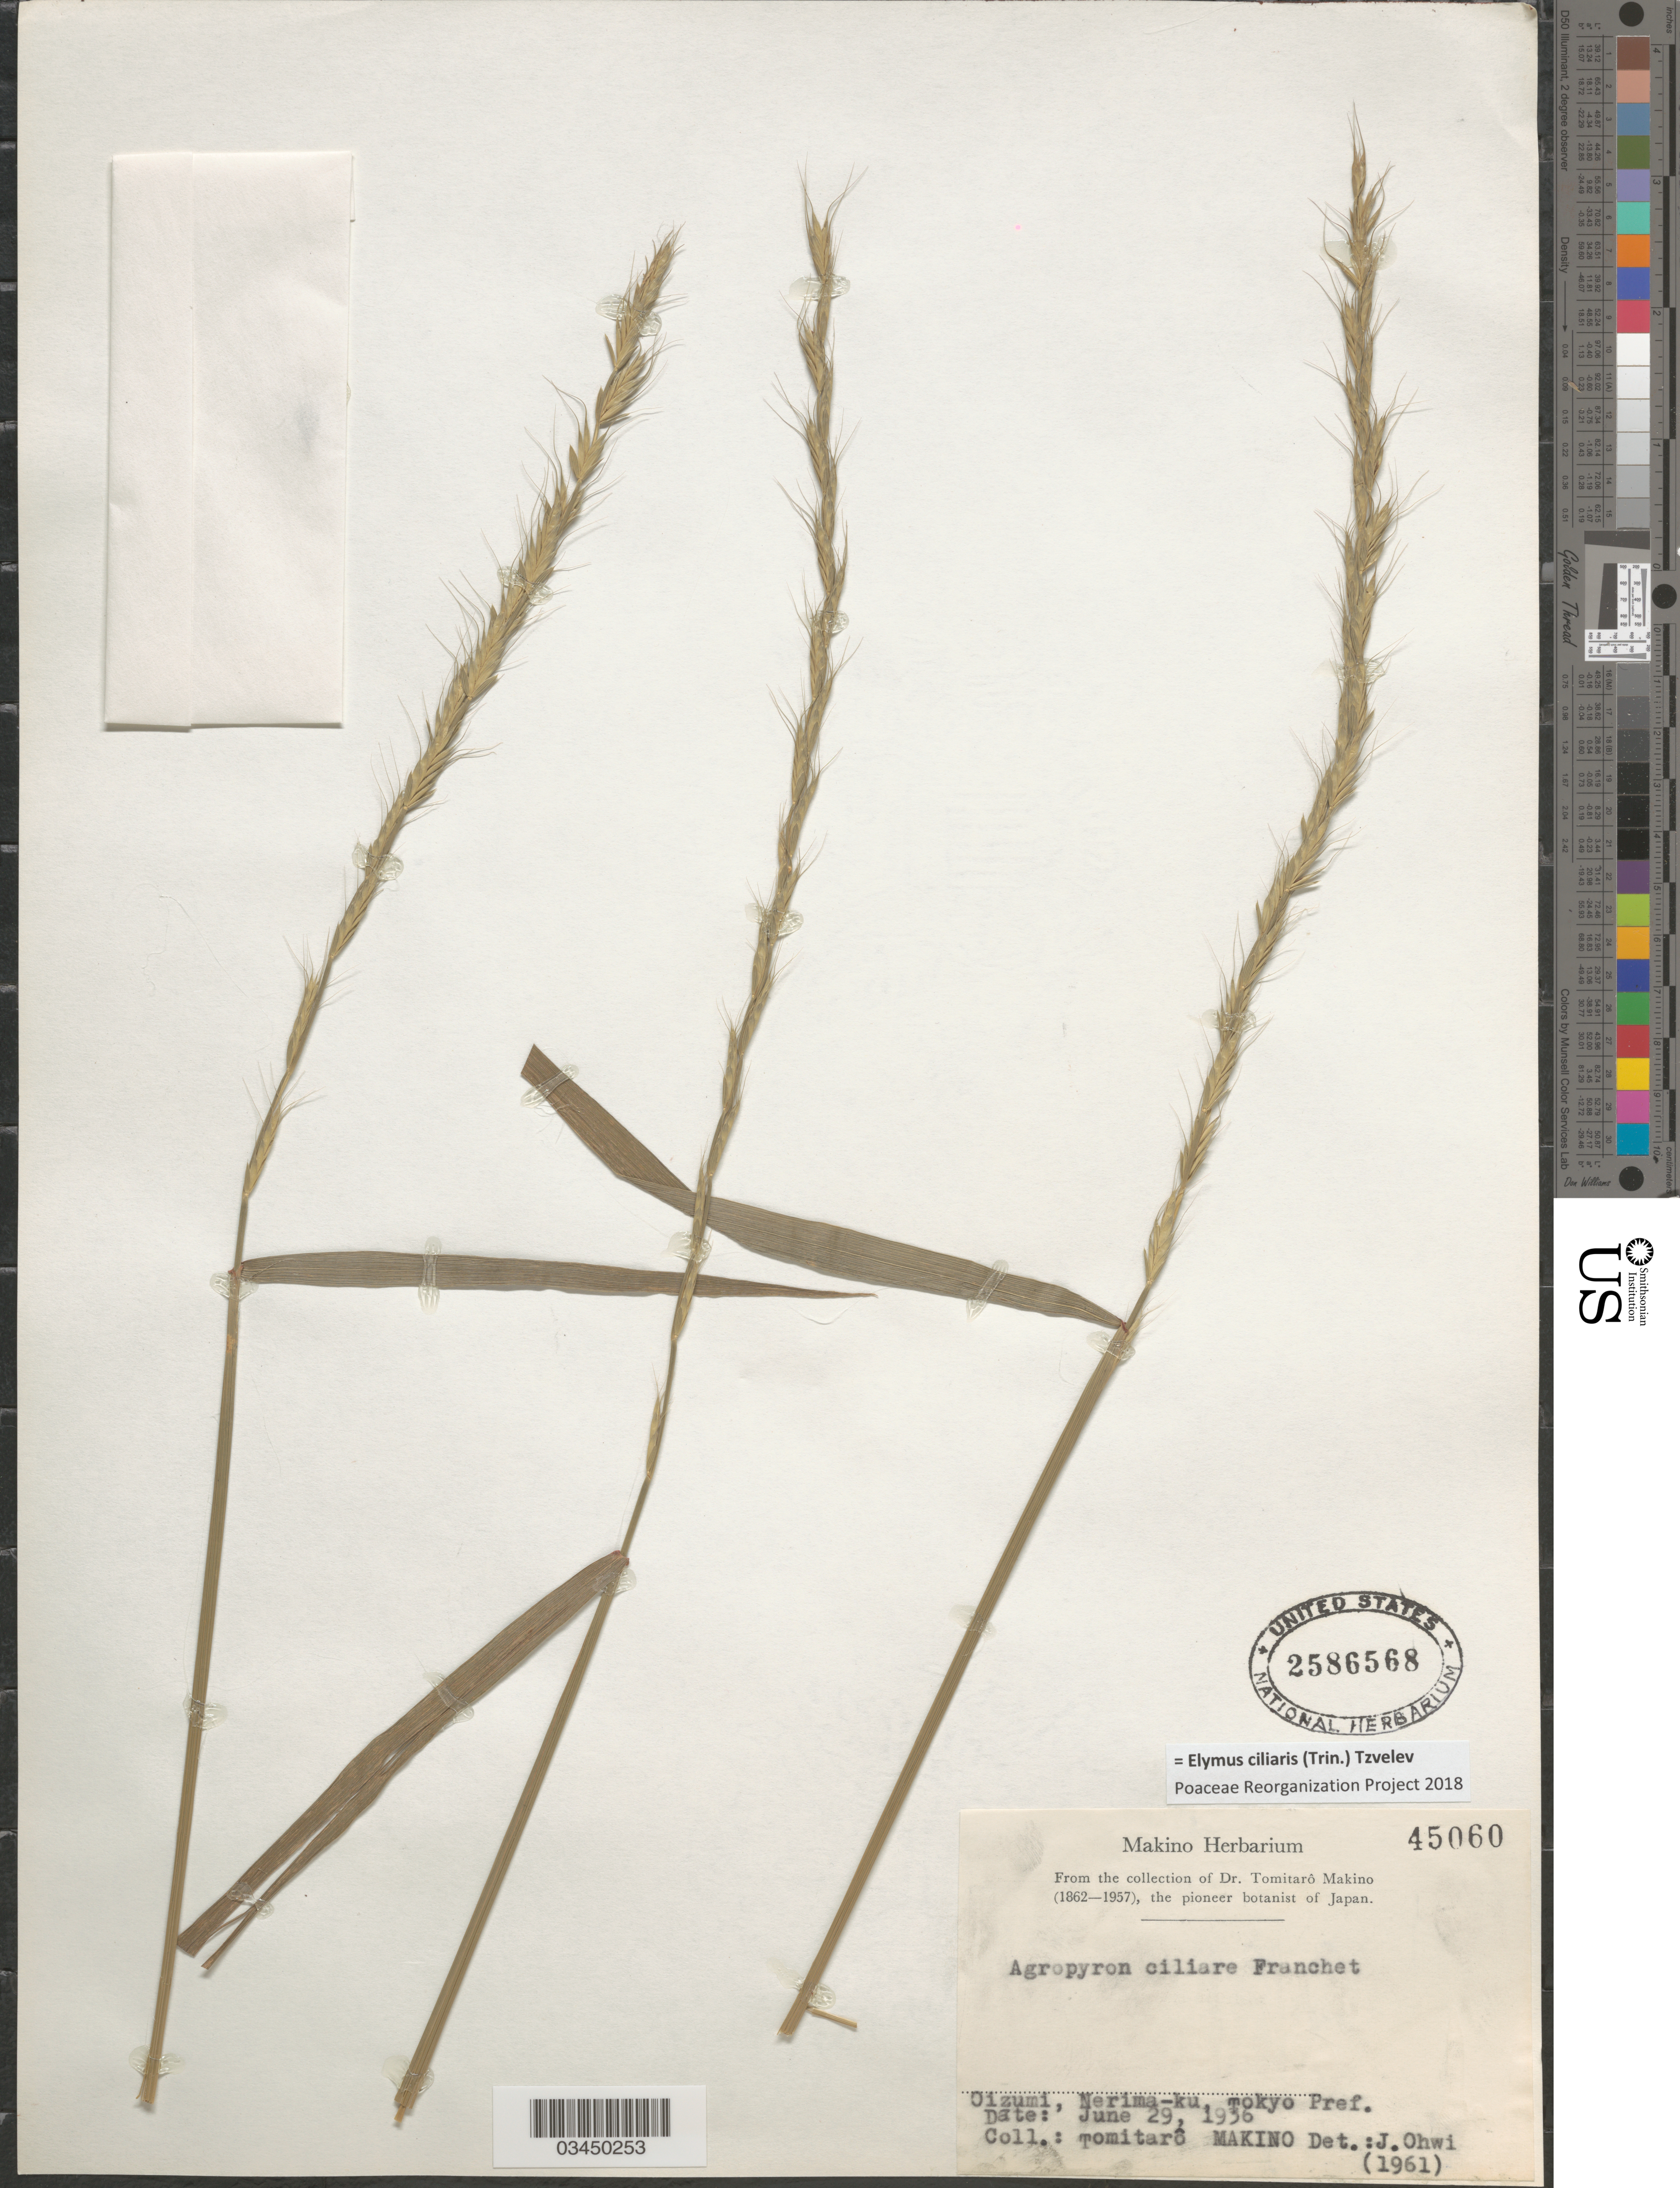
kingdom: Plantae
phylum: Tracheophyta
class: Liliopsida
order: Poales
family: Poaceae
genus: Elymus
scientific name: Elymus ciliaris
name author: (Trin.) Tzvelev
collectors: T. Makino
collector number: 45060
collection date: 1936-06-29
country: Japan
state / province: Tokyo, Federal City of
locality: Oizumi, Nerima-ku, Tokyo Pref.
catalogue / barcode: US 2586568